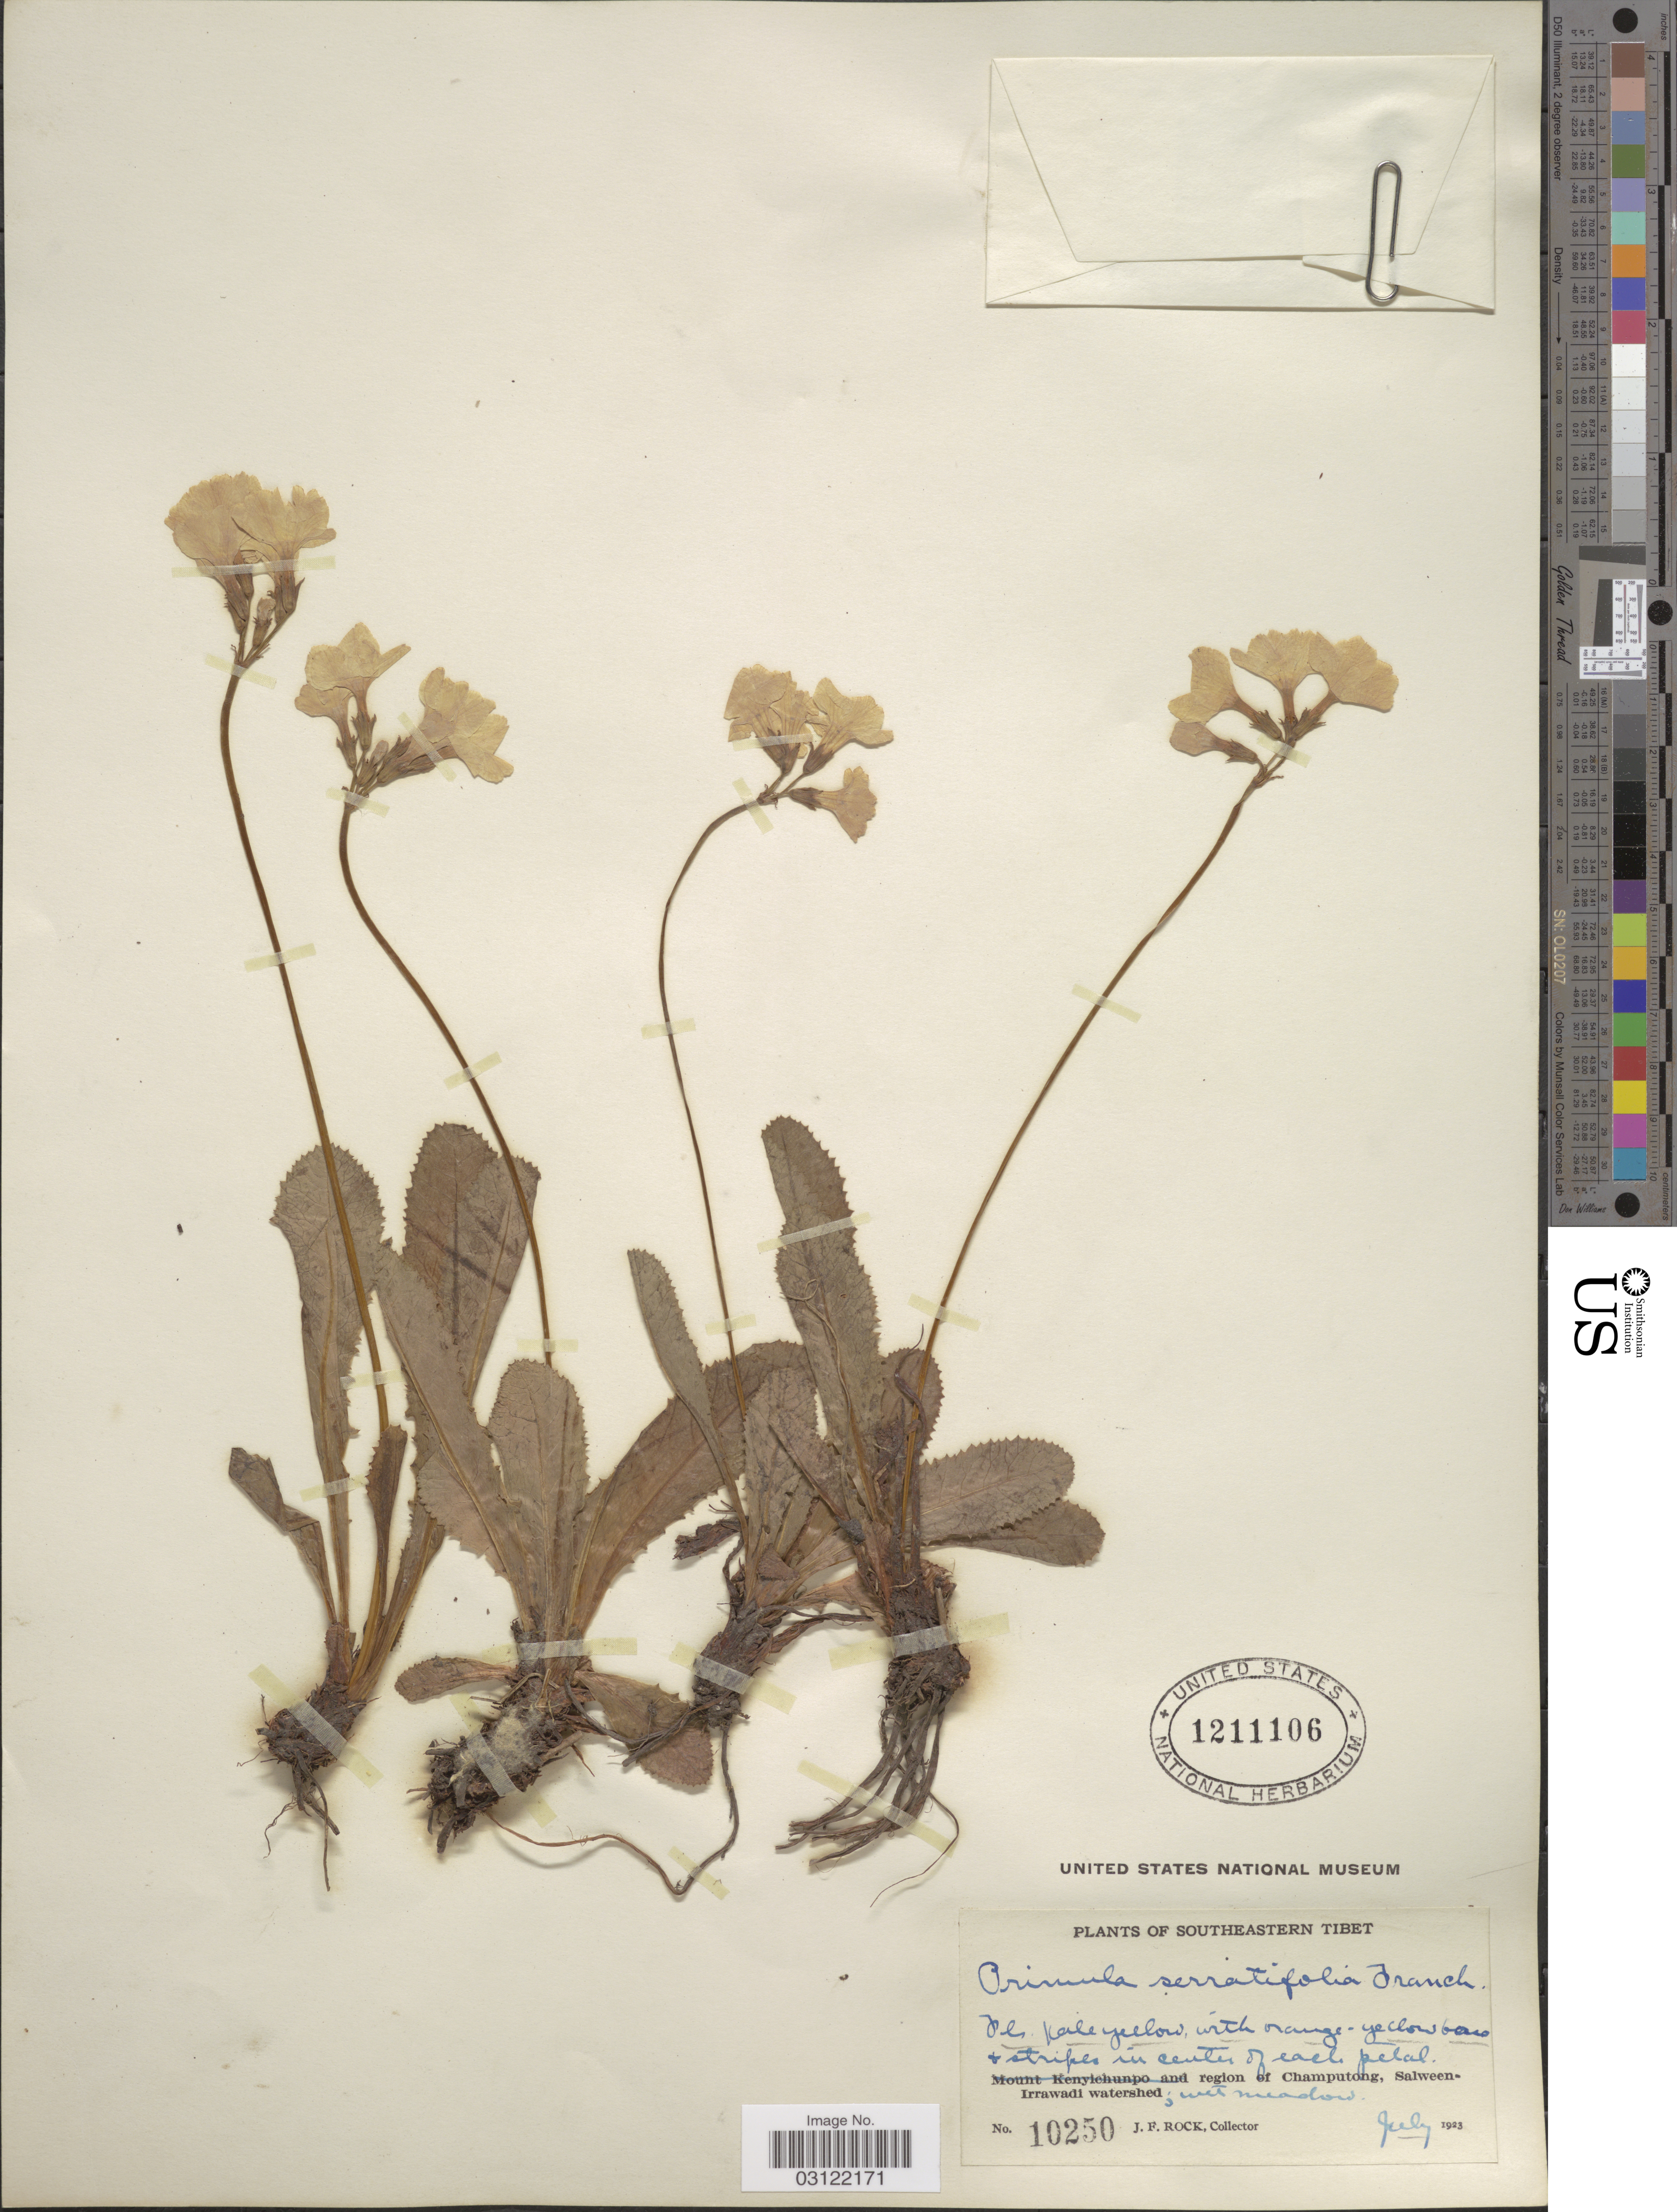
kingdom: Plantae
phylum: Tracheophyta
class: Magnoliopsida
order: Ericales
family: Primulaceae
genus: Primula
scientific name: Primula serratifolia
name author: Franch.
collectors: J. Rock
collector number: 10250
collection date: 1923-07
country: China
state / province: Xizang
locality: Southeastern Tibet. Region of Champutong, Salween-Irrawadi watershed.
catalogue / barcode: US 1211106